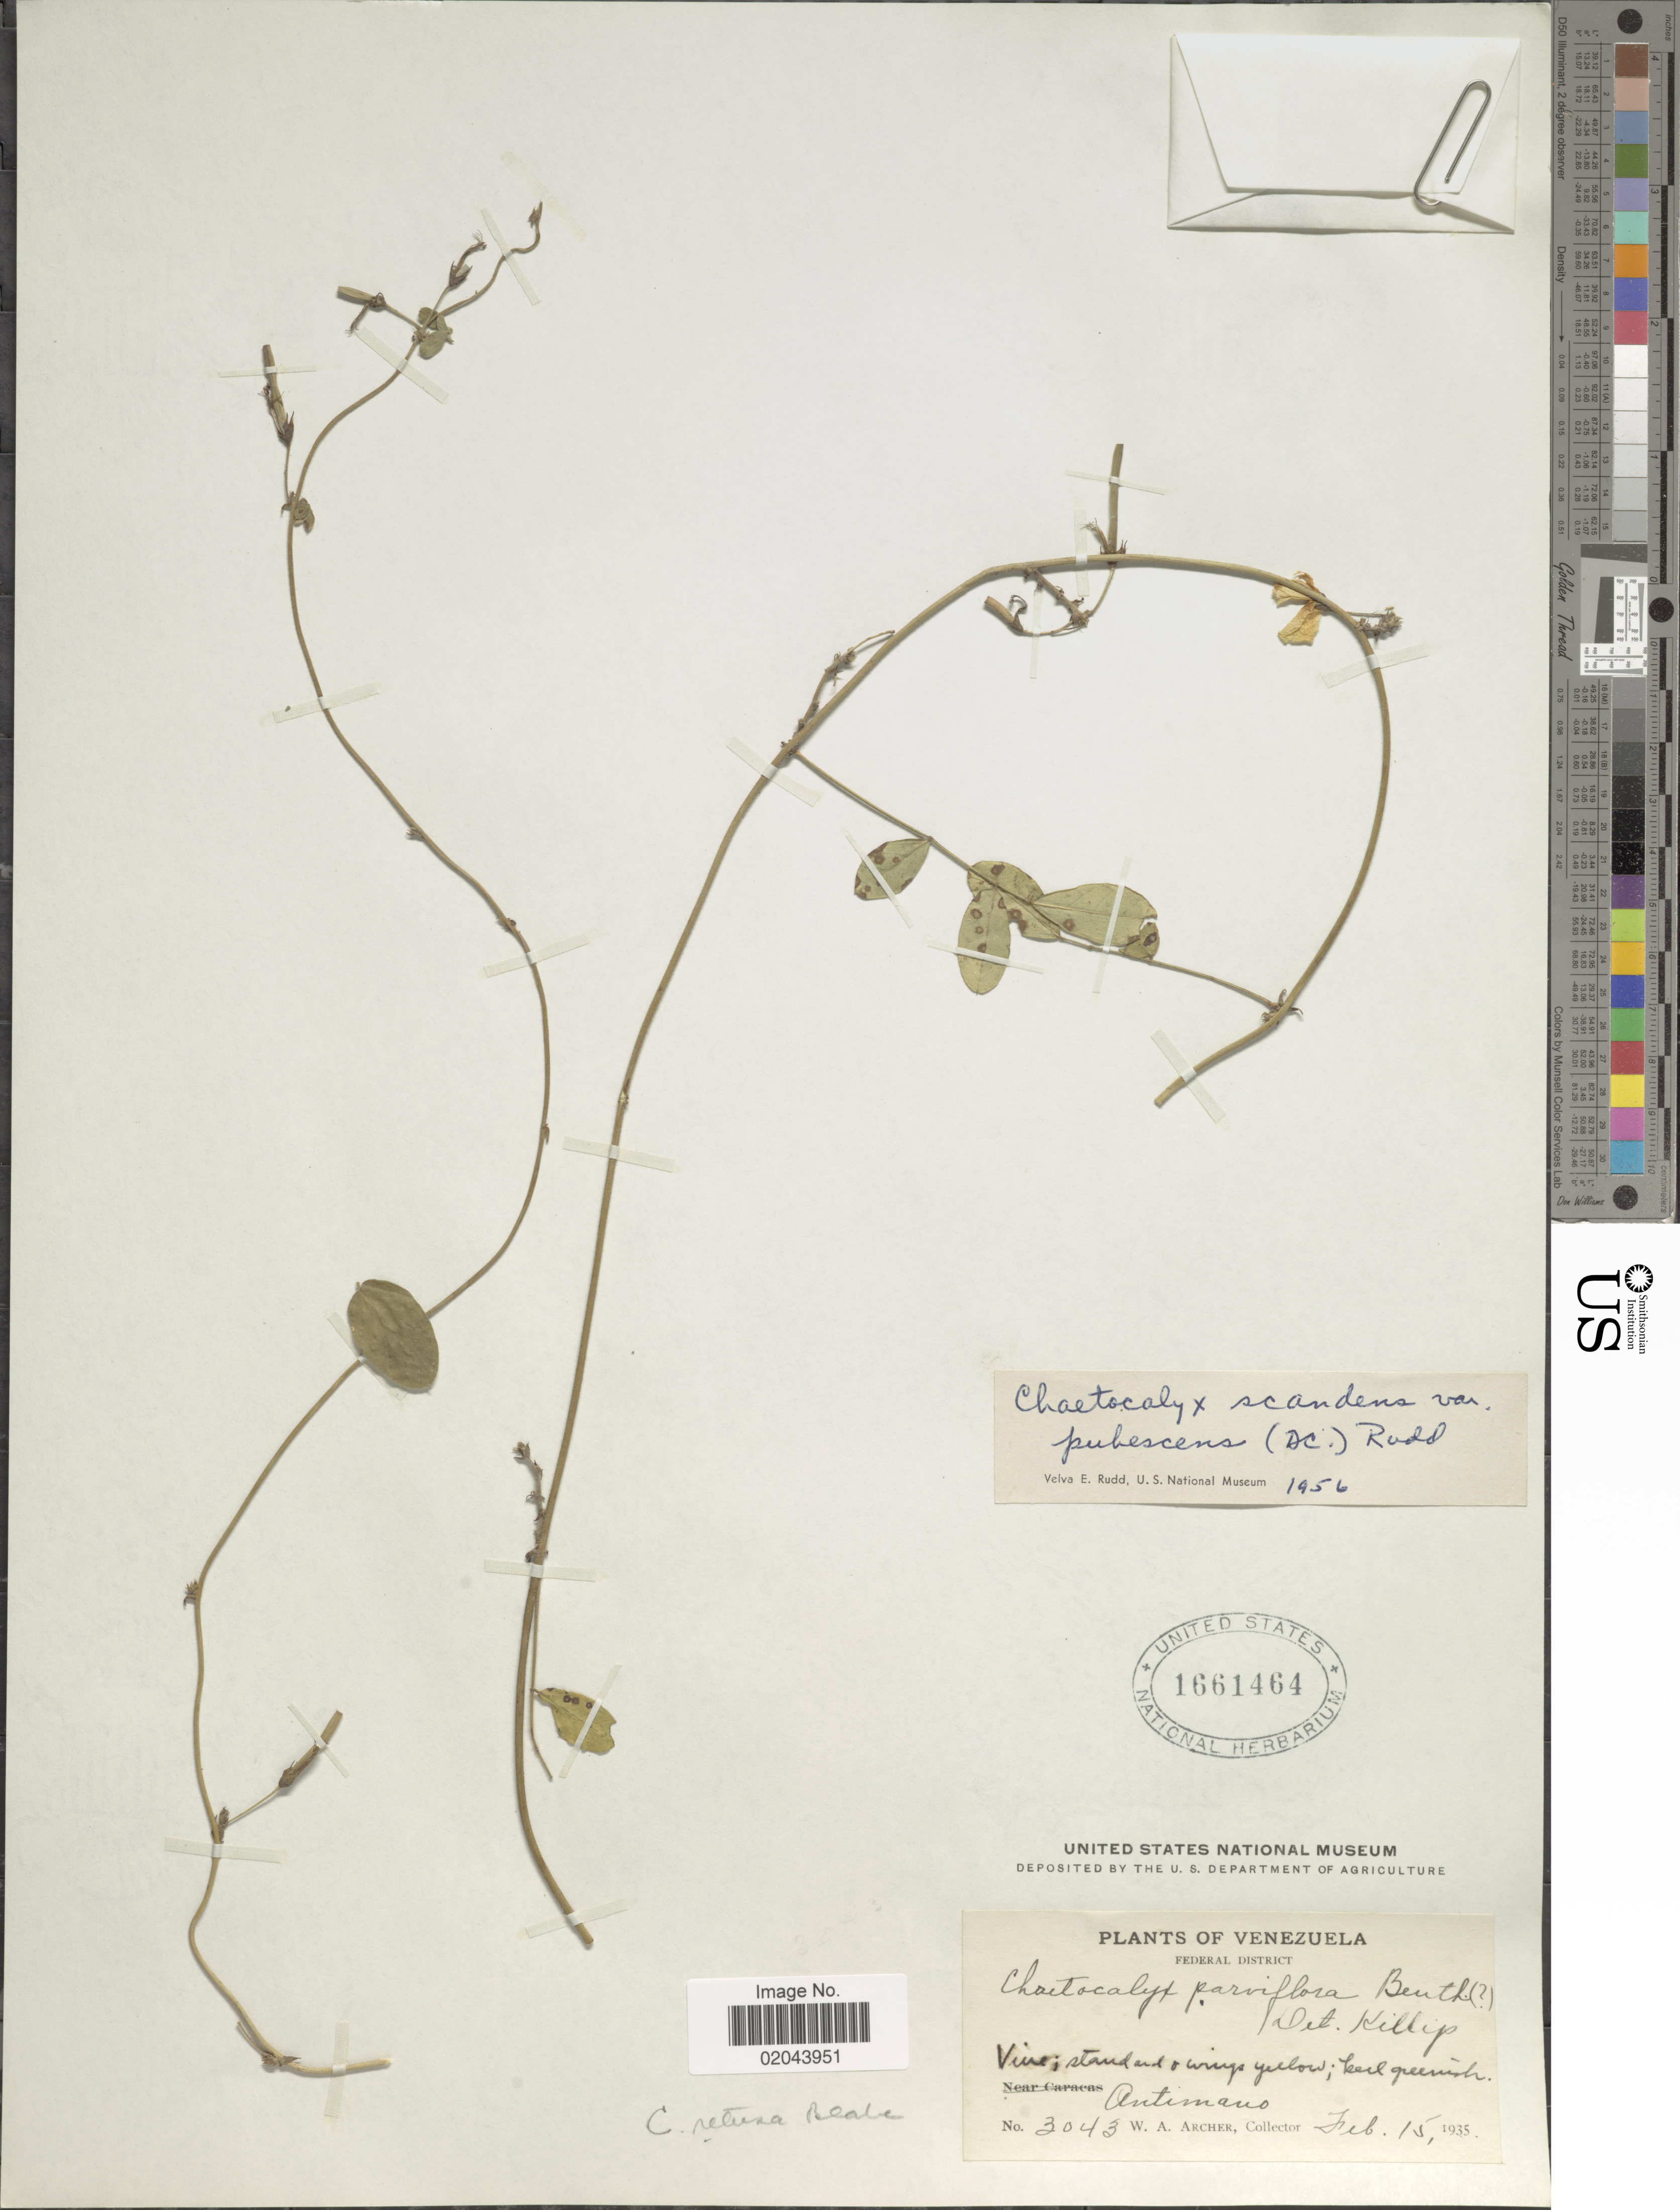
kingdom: Plantae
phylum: Tracheophyta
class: Magnoliopsida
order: Fabales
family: Fabaceae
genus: Chaetocalyx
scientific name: Chaetocalyx scandens var. pubescens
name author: (DC.) Rudd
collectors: W. A. Archer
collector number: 3043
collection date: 1935-02-15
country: Venezuela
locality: Federal District, Antimano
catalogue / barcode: US 1661464